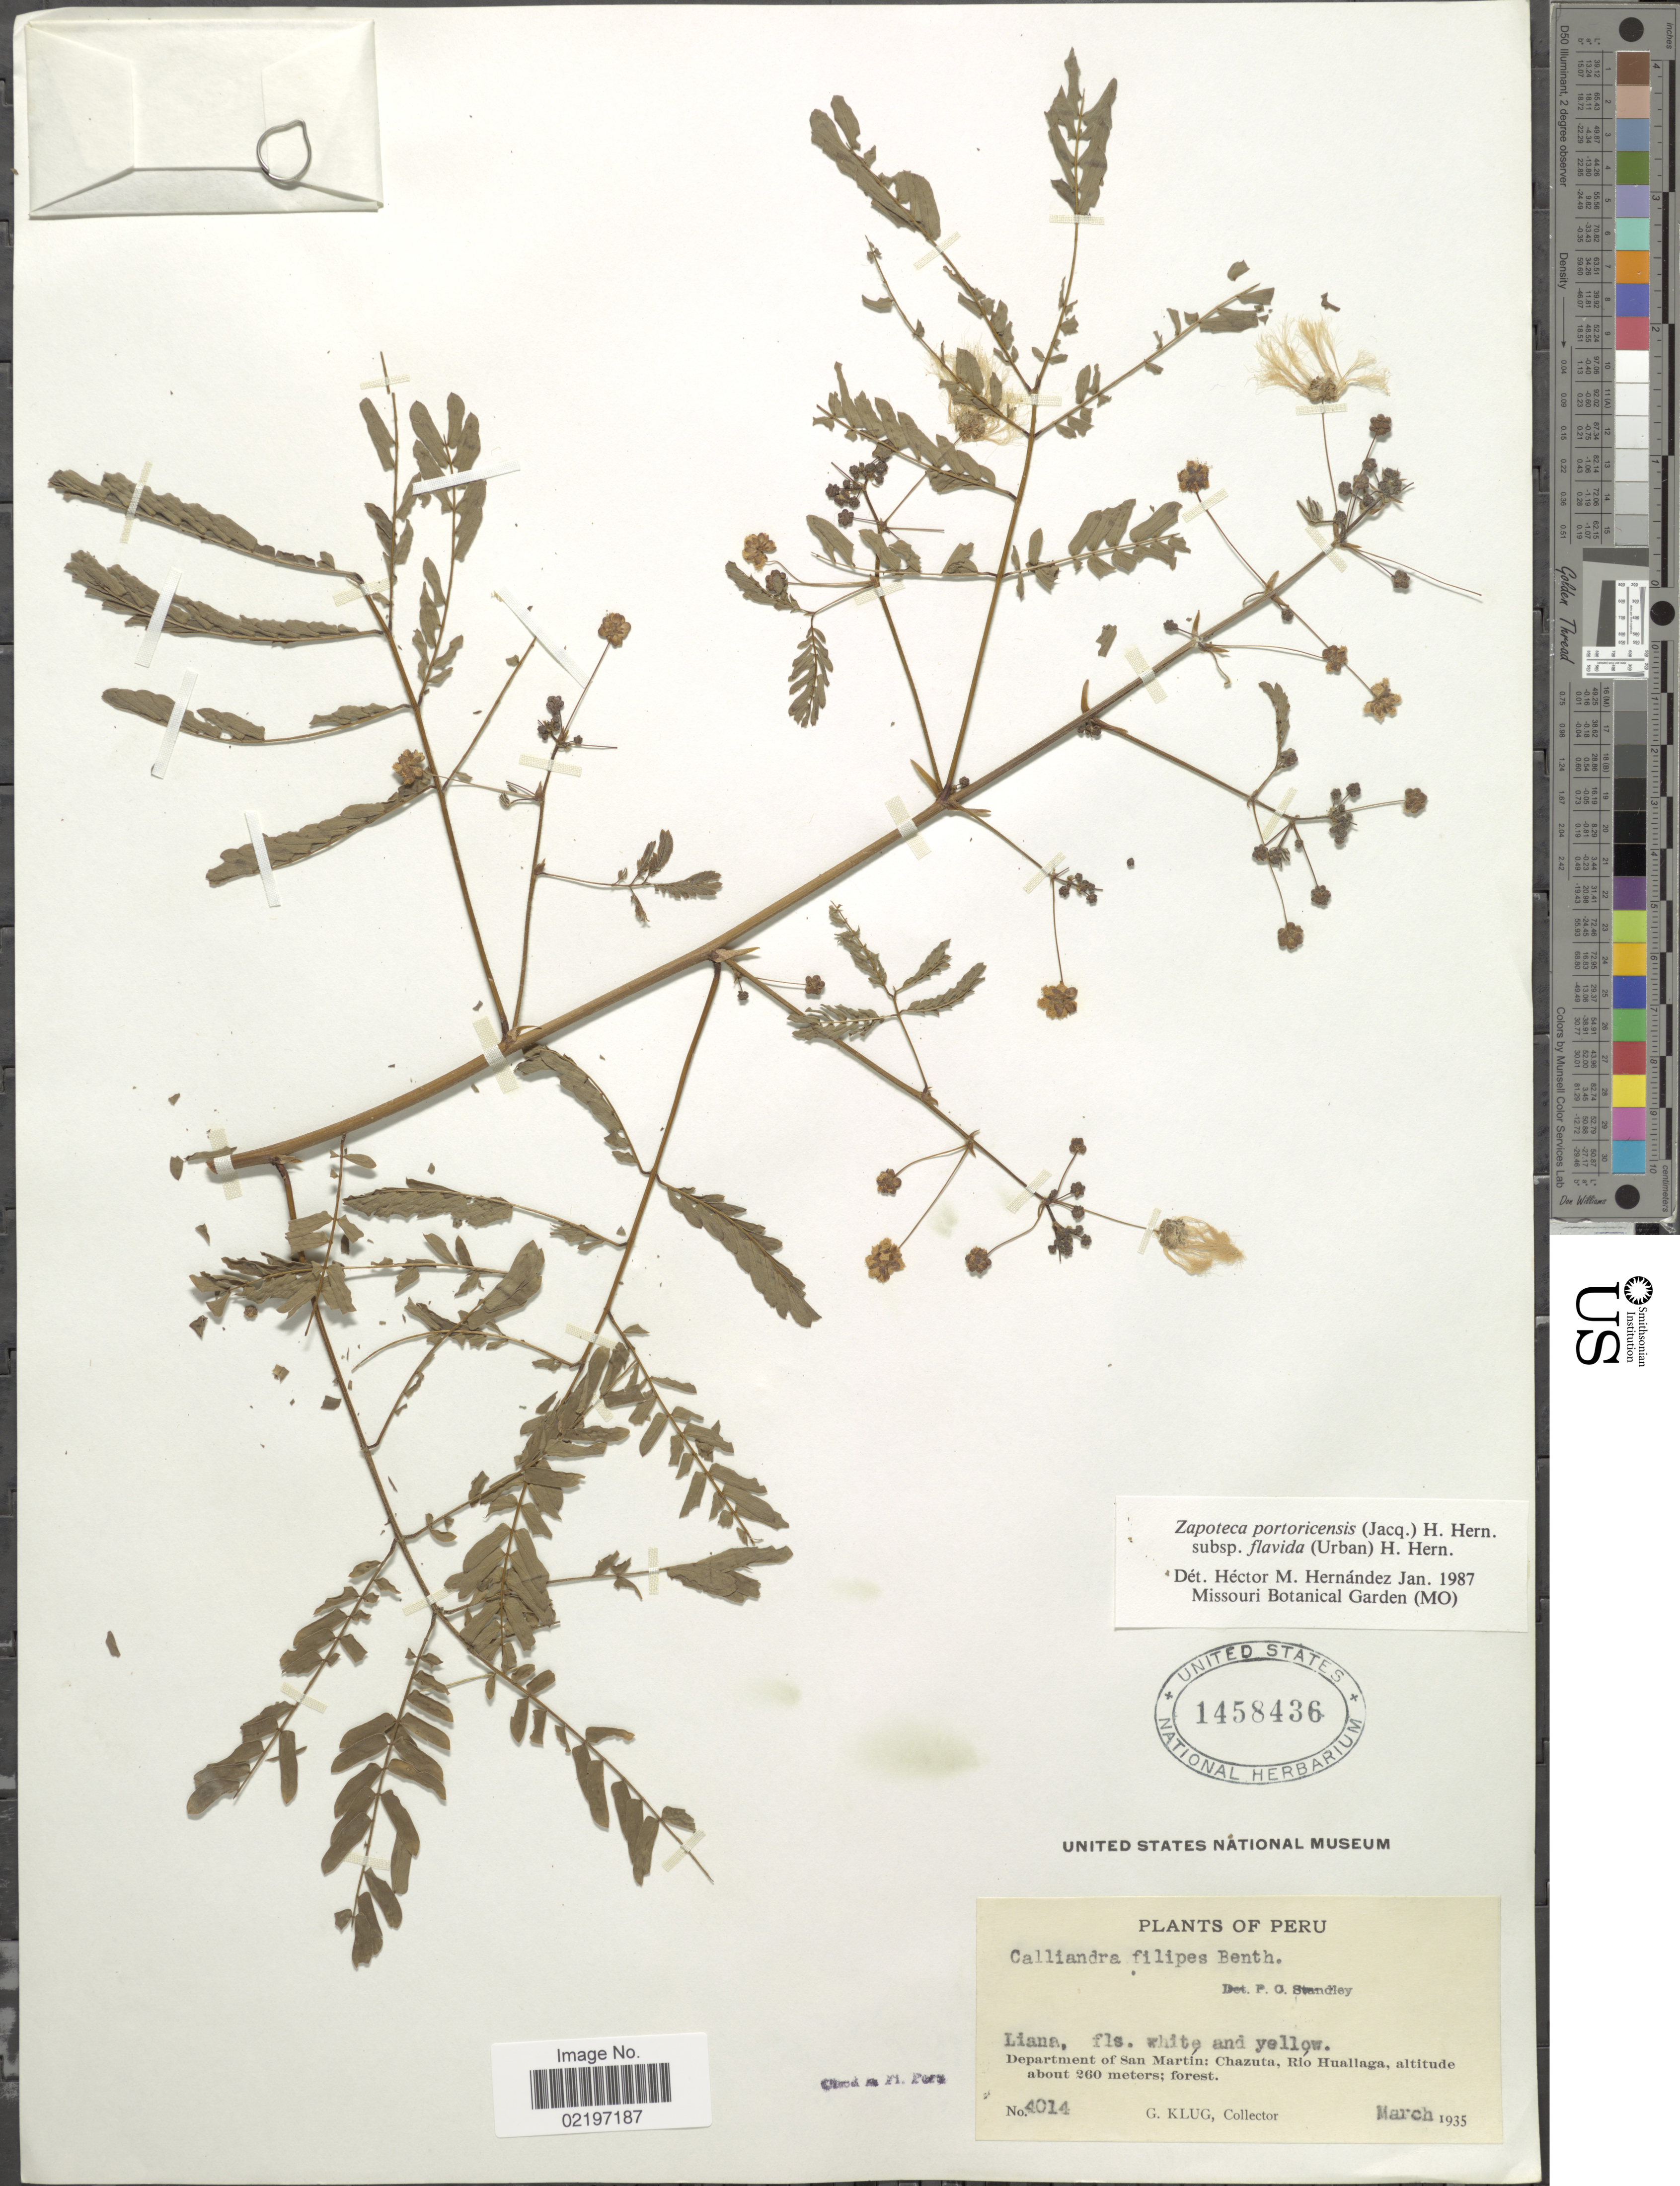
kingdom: Plantae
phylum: Tracheophyta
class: Magnoliopsida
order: Fabales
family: Fabaceae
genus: Zapoteca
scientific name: Zapoteca portoricensis subsp. flavida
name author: (Urb.) H.M. Hern.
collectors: G. Klug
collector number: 4014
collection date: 1993-03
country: Peru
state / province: San Martín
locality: Chazuta, Rio Huallaga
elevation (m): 260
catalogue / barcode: US 1458436